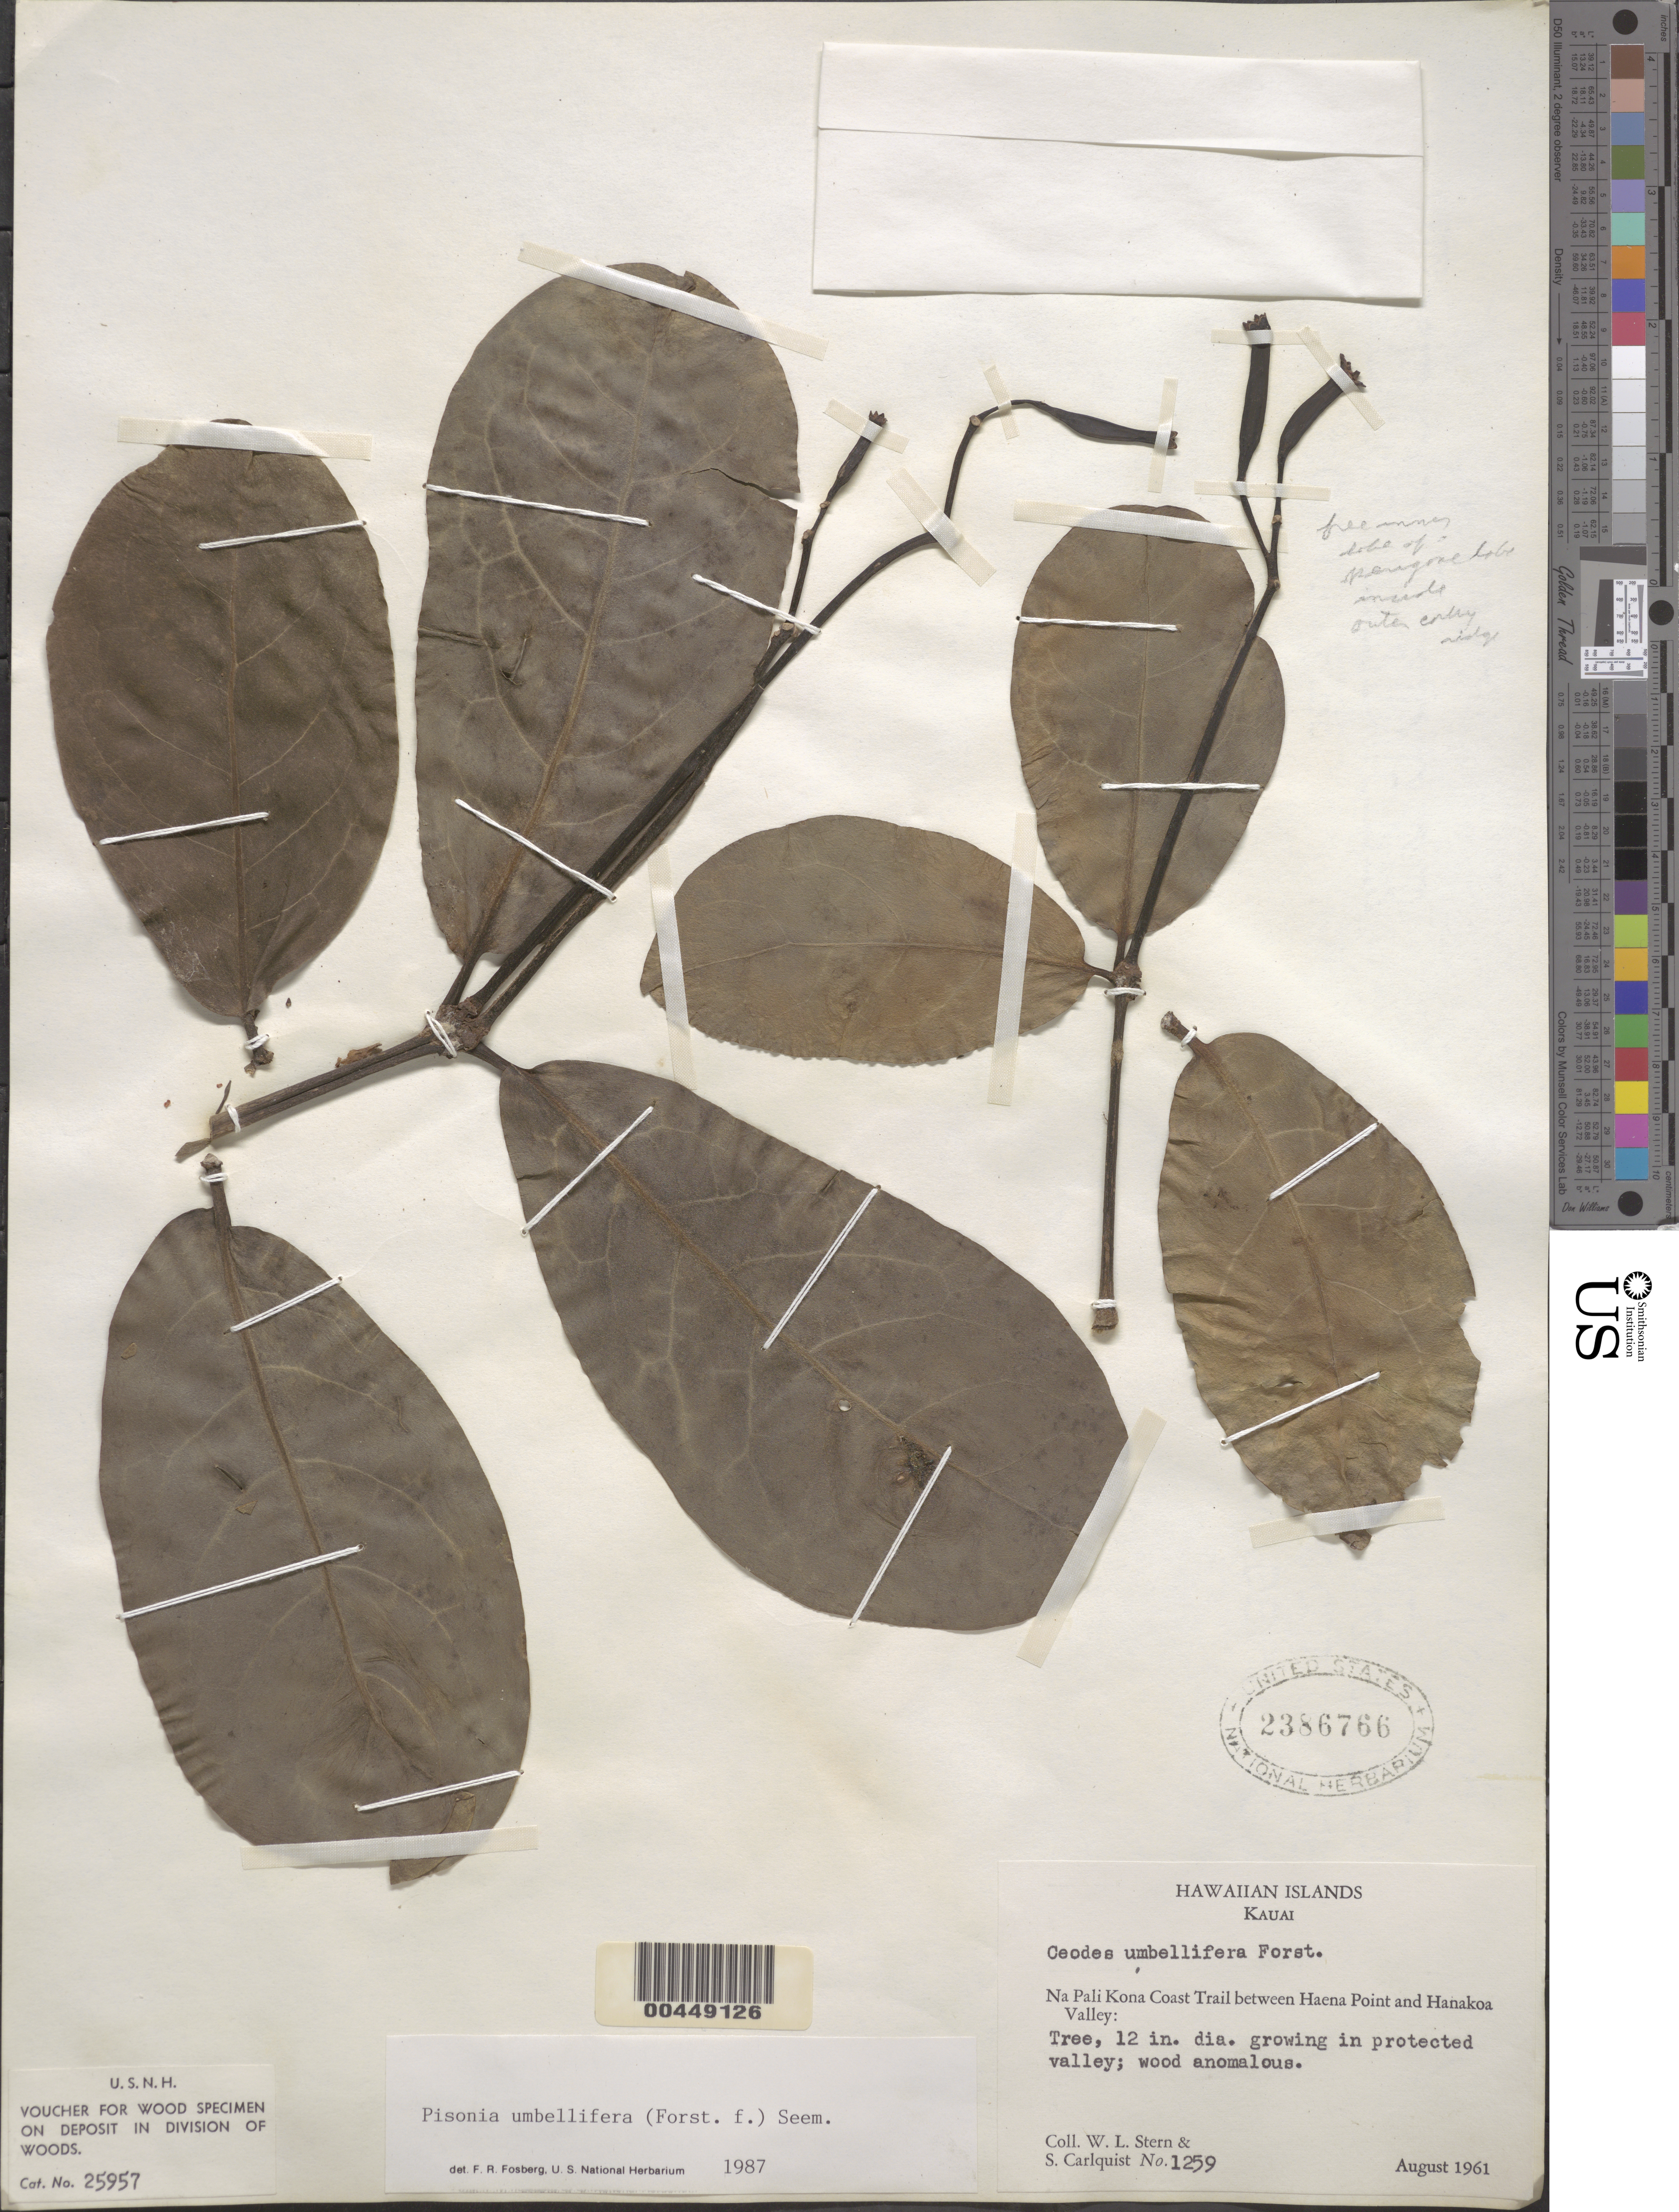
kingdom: Plantae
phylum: Tracheophyta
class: Magnoliopsida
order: Caryophyllales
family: Nyctaginaceae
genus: Ceodes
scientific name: Ceodes umbellifera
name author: J.R. Forst. & G. Forst.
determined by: Wagner, W. L., (BOT), Smithsonian Institution - National Museum of Natural History (UNITED STATES)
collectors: W. L. Stern & S. Carlquist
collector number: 1259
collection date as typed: Aug 1961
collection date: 1961-08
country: United States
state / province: Hawaii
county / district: Kauai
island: Kaua'i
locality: Na Pali Kona Coast Trail between Haena Point and Hanakoa Valley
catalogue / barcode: US 2386766